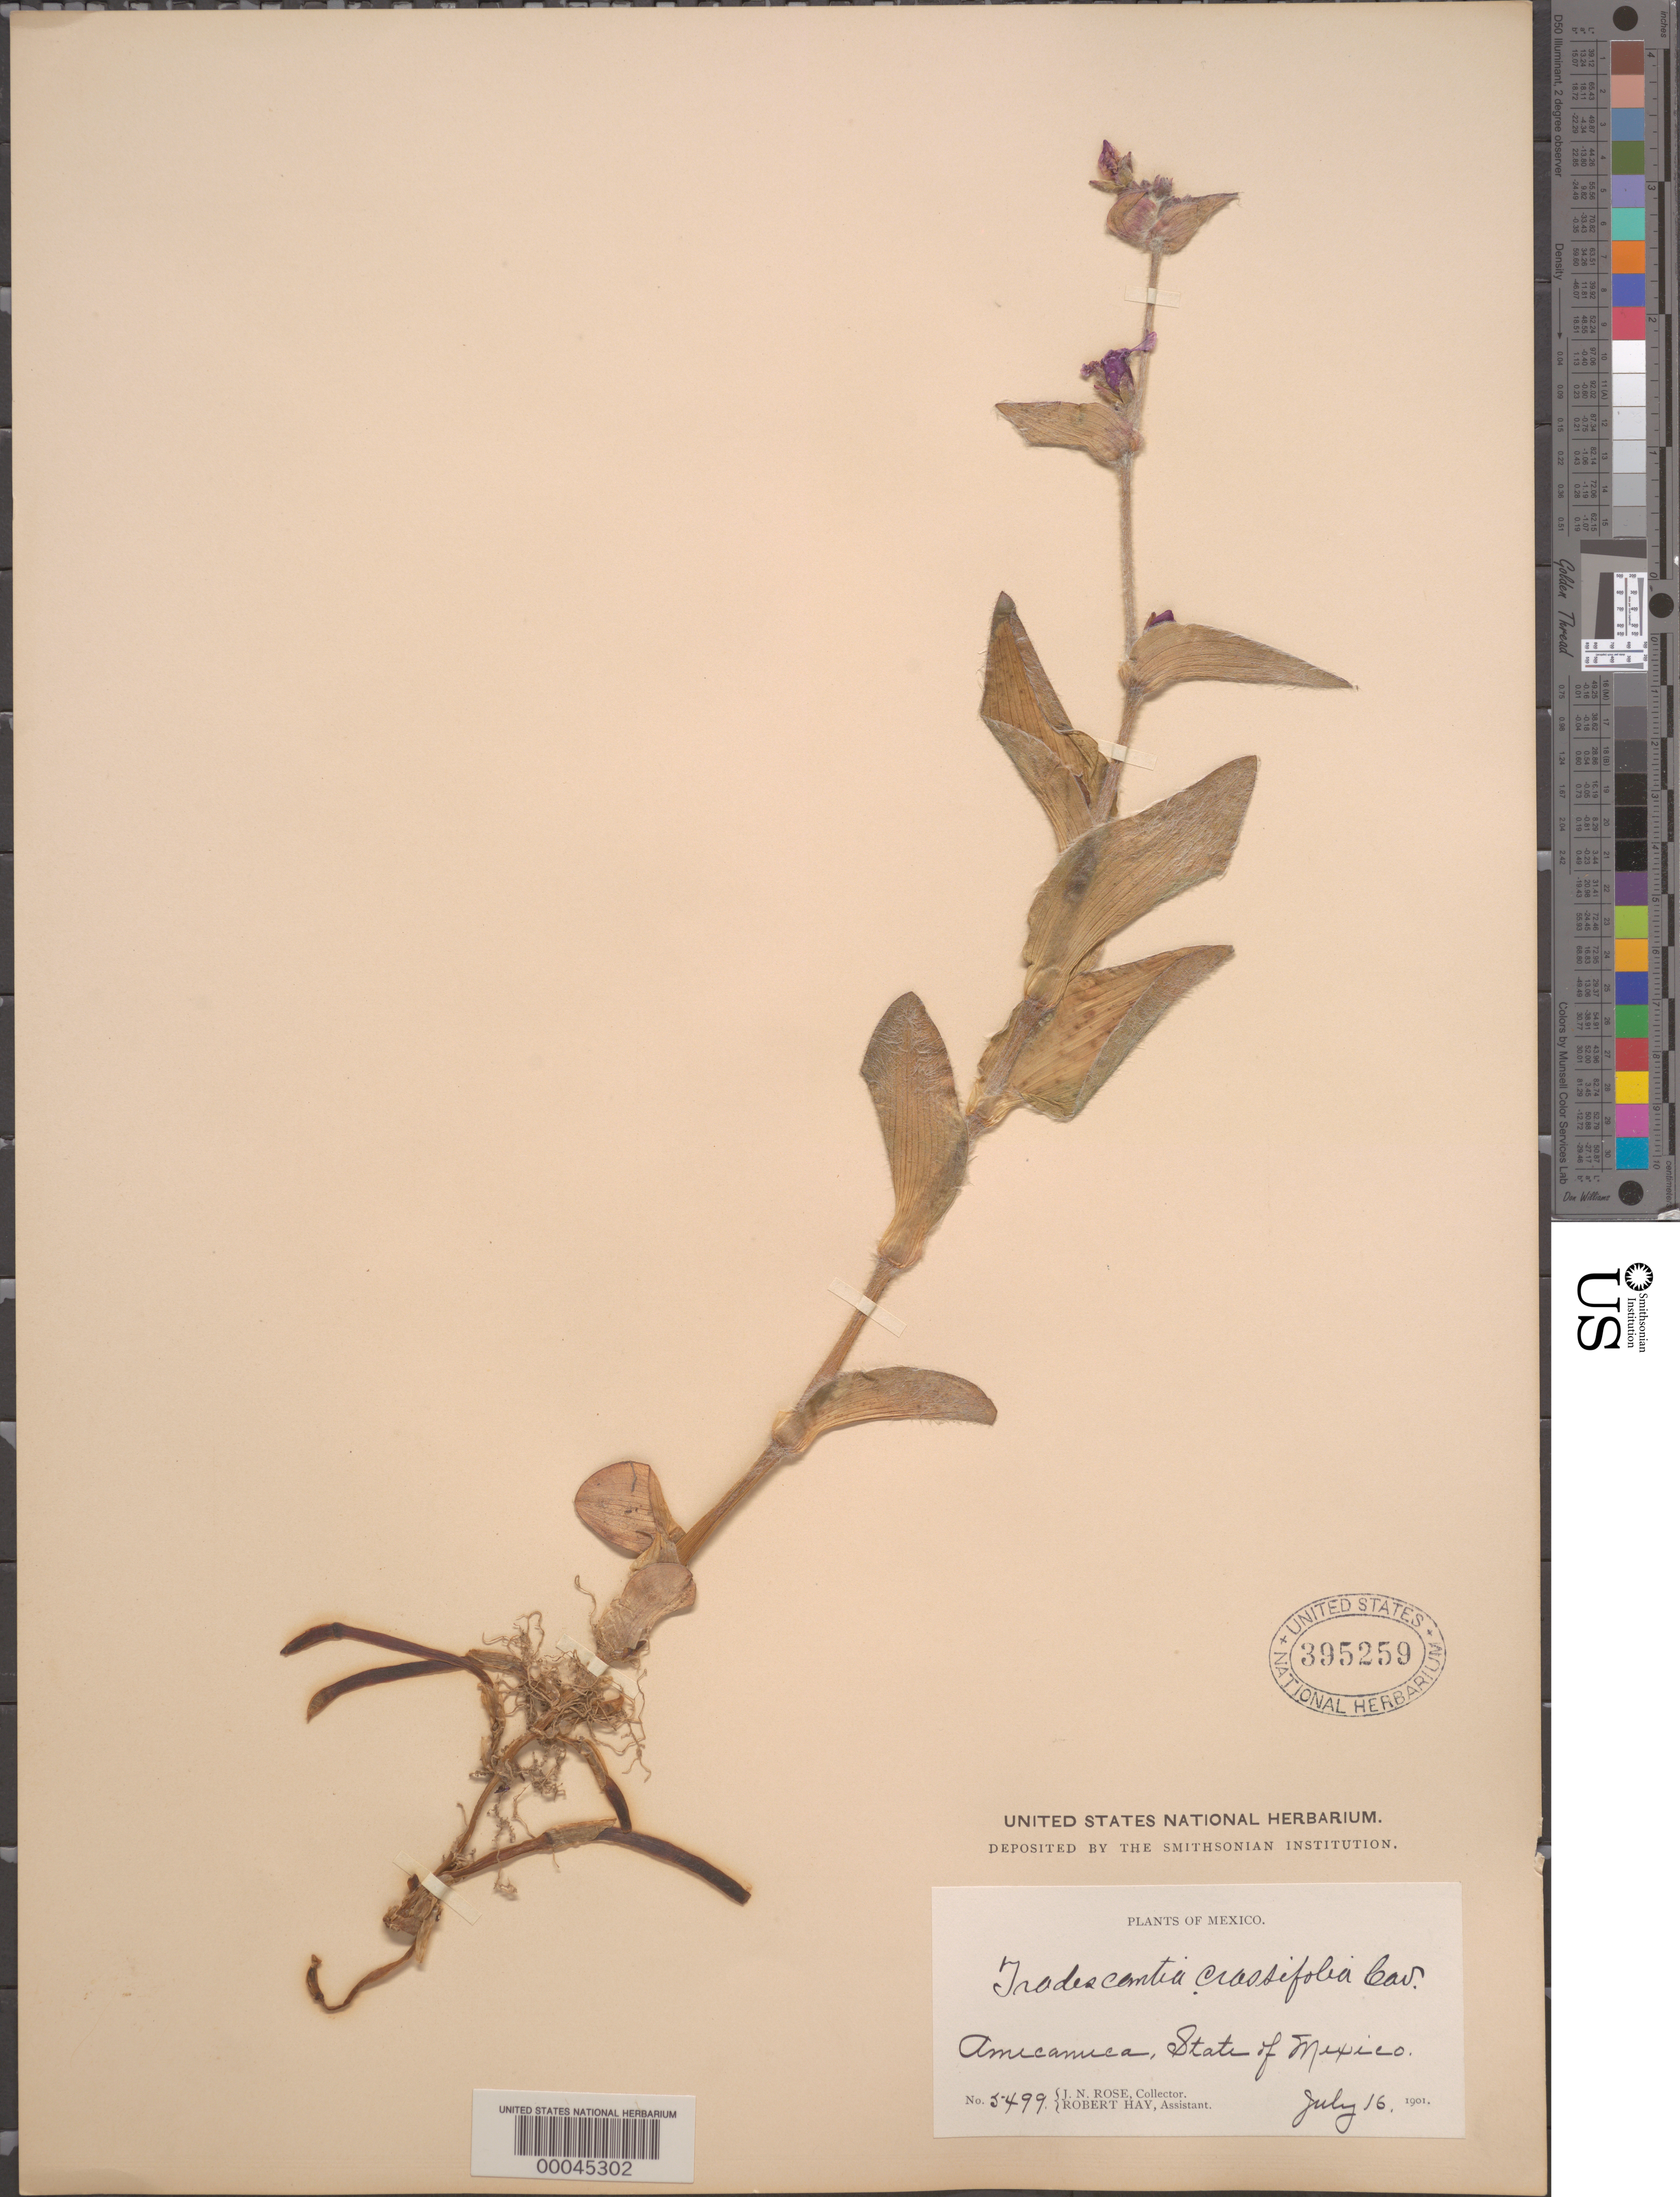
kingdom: Plantae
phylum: Tracheophyta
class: Liliopsida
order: Commelinales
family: Commelinaceae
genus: Tradescantia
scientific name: Tradescantia crassifolia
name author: Cav.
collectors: J. N. Rose & R. H. Hay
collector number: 5499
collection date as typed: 16 Jul 1901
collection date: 1901-07-16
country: Mexico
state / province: México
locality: Amicamica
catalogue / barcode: US 395259